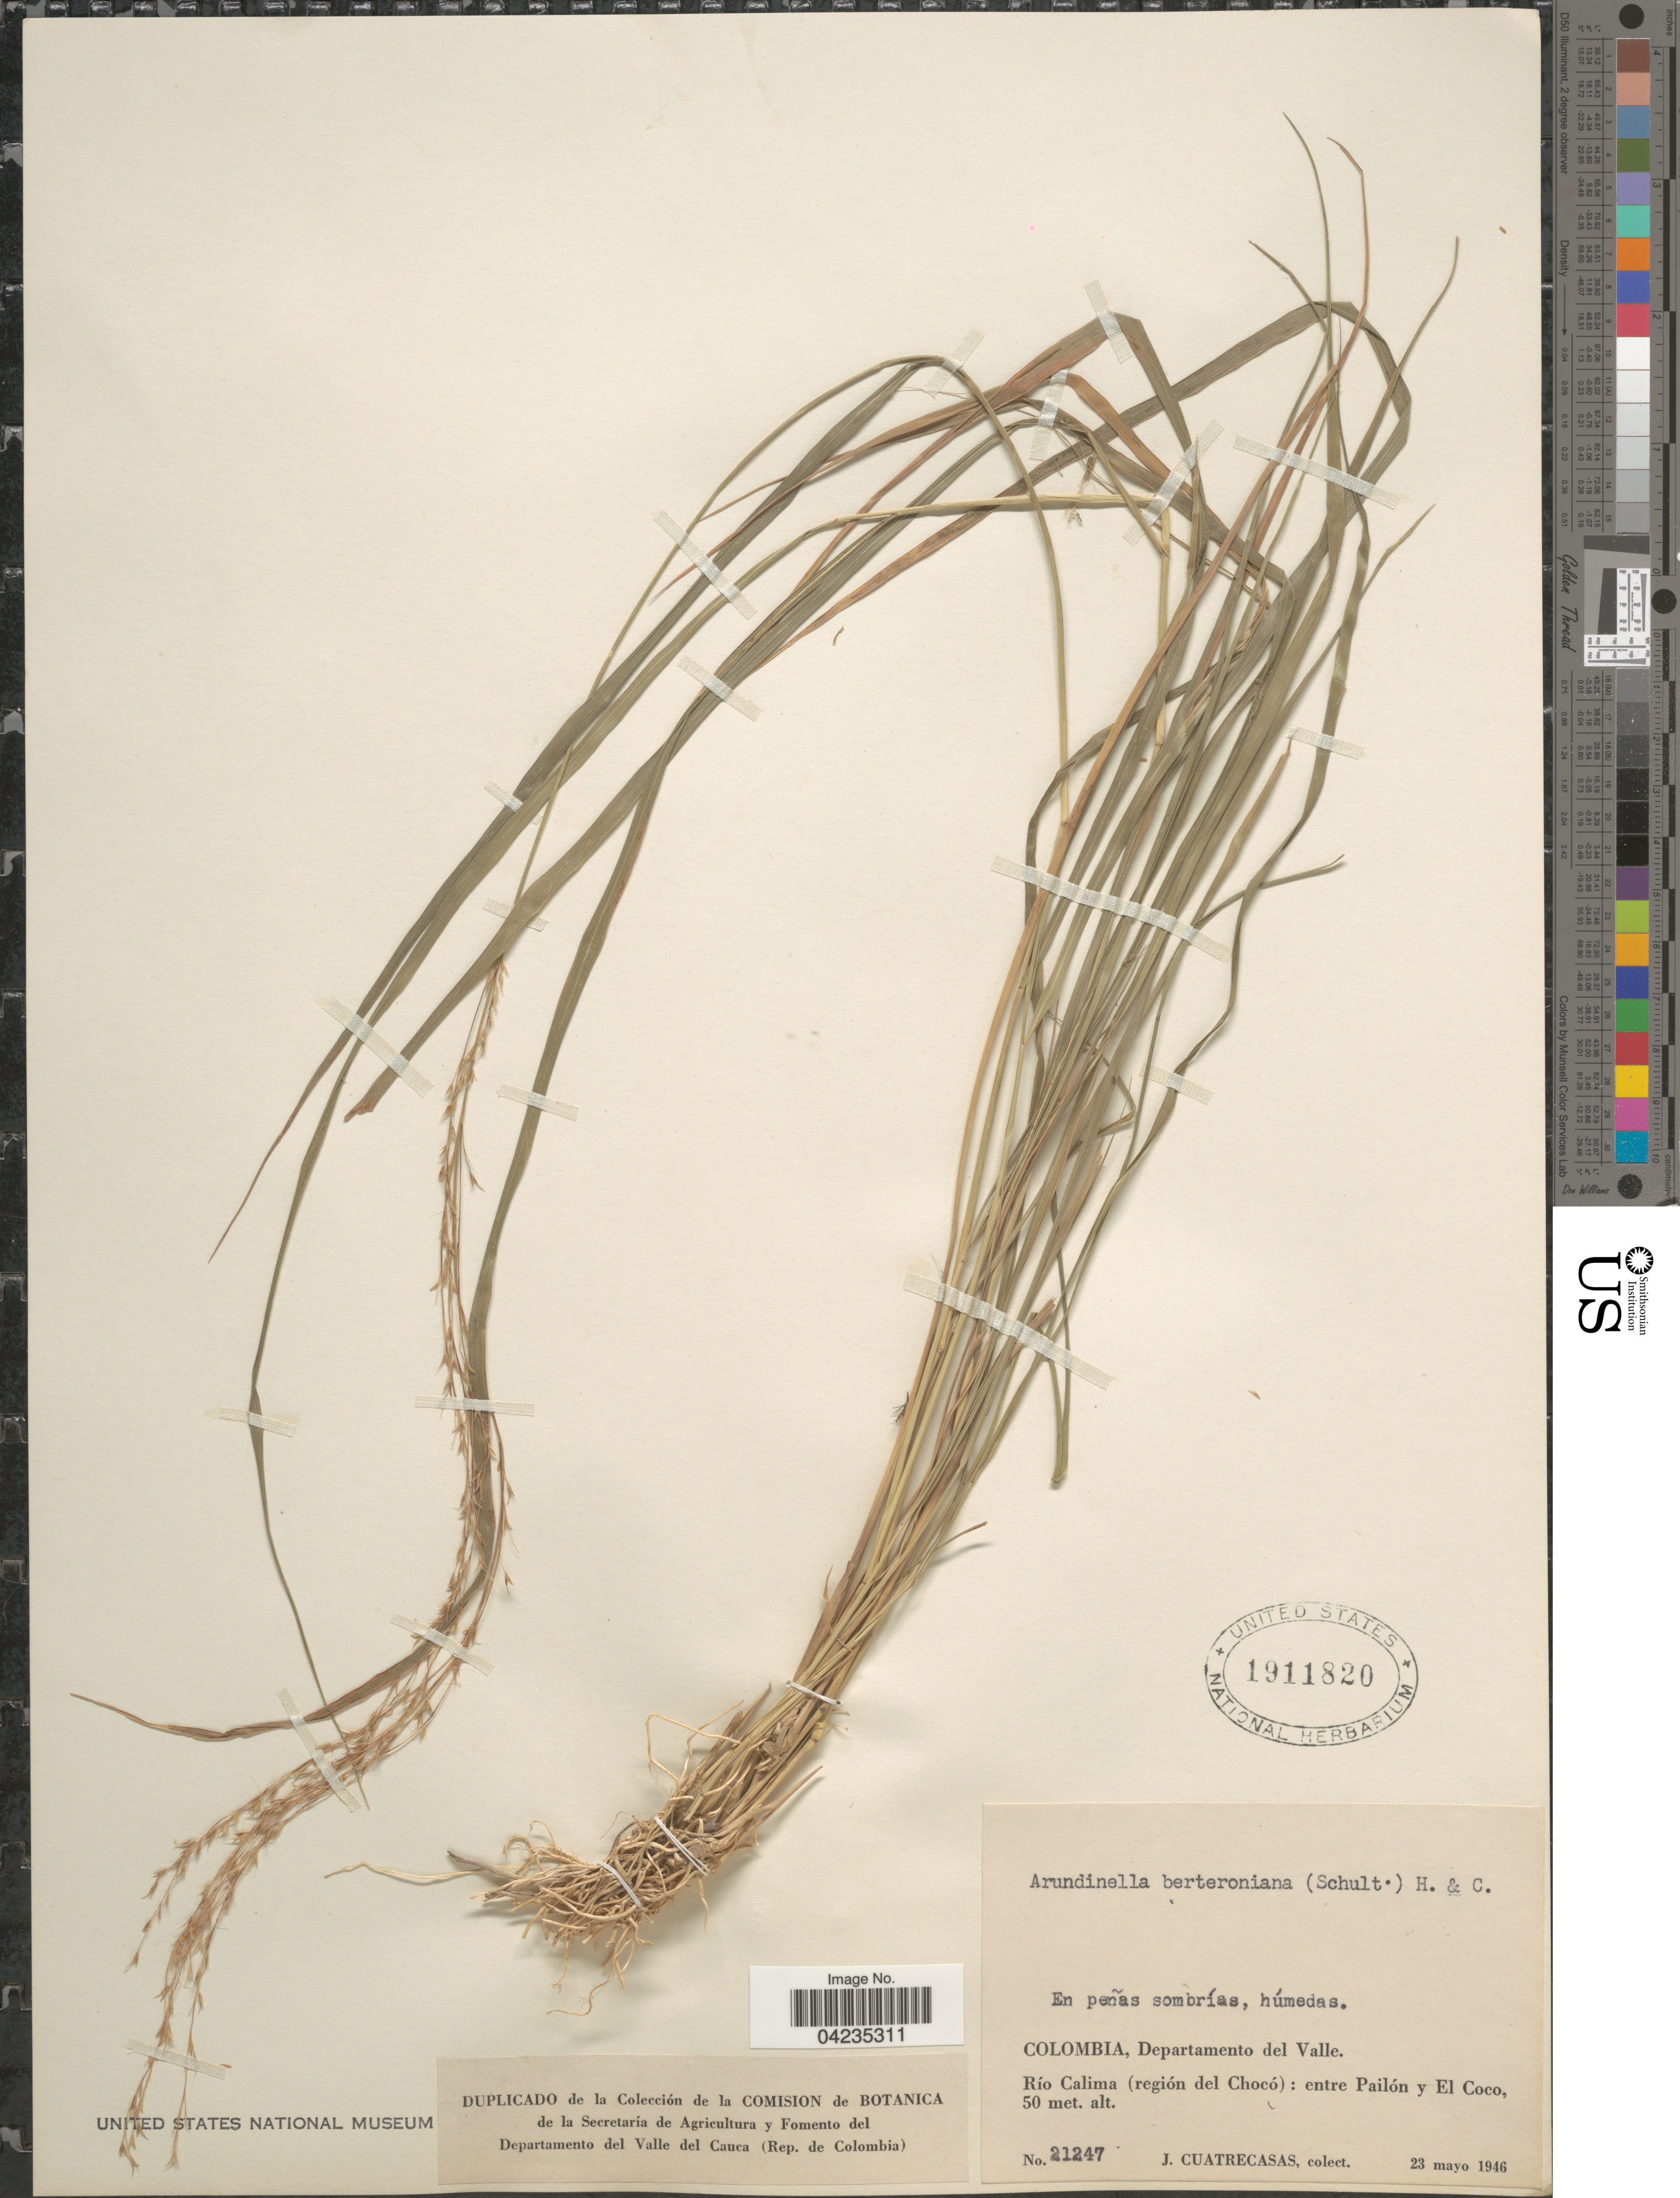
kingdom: Plantae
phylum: Tracheophyta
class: Liliopsida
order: Poales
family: Poaceae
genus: Arundinella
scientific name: Arundinella berteroniana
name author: (Schult.) Hitchc. & Chase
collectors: J. Cuatrecasas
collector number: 21247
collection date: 1946-05-23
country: Colombia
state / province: Valle del Cauca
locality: Departamento del Valle. Río Calima (región del Chocó); entre Pailón y El Coco.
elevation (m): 50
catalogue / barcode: US 1911820